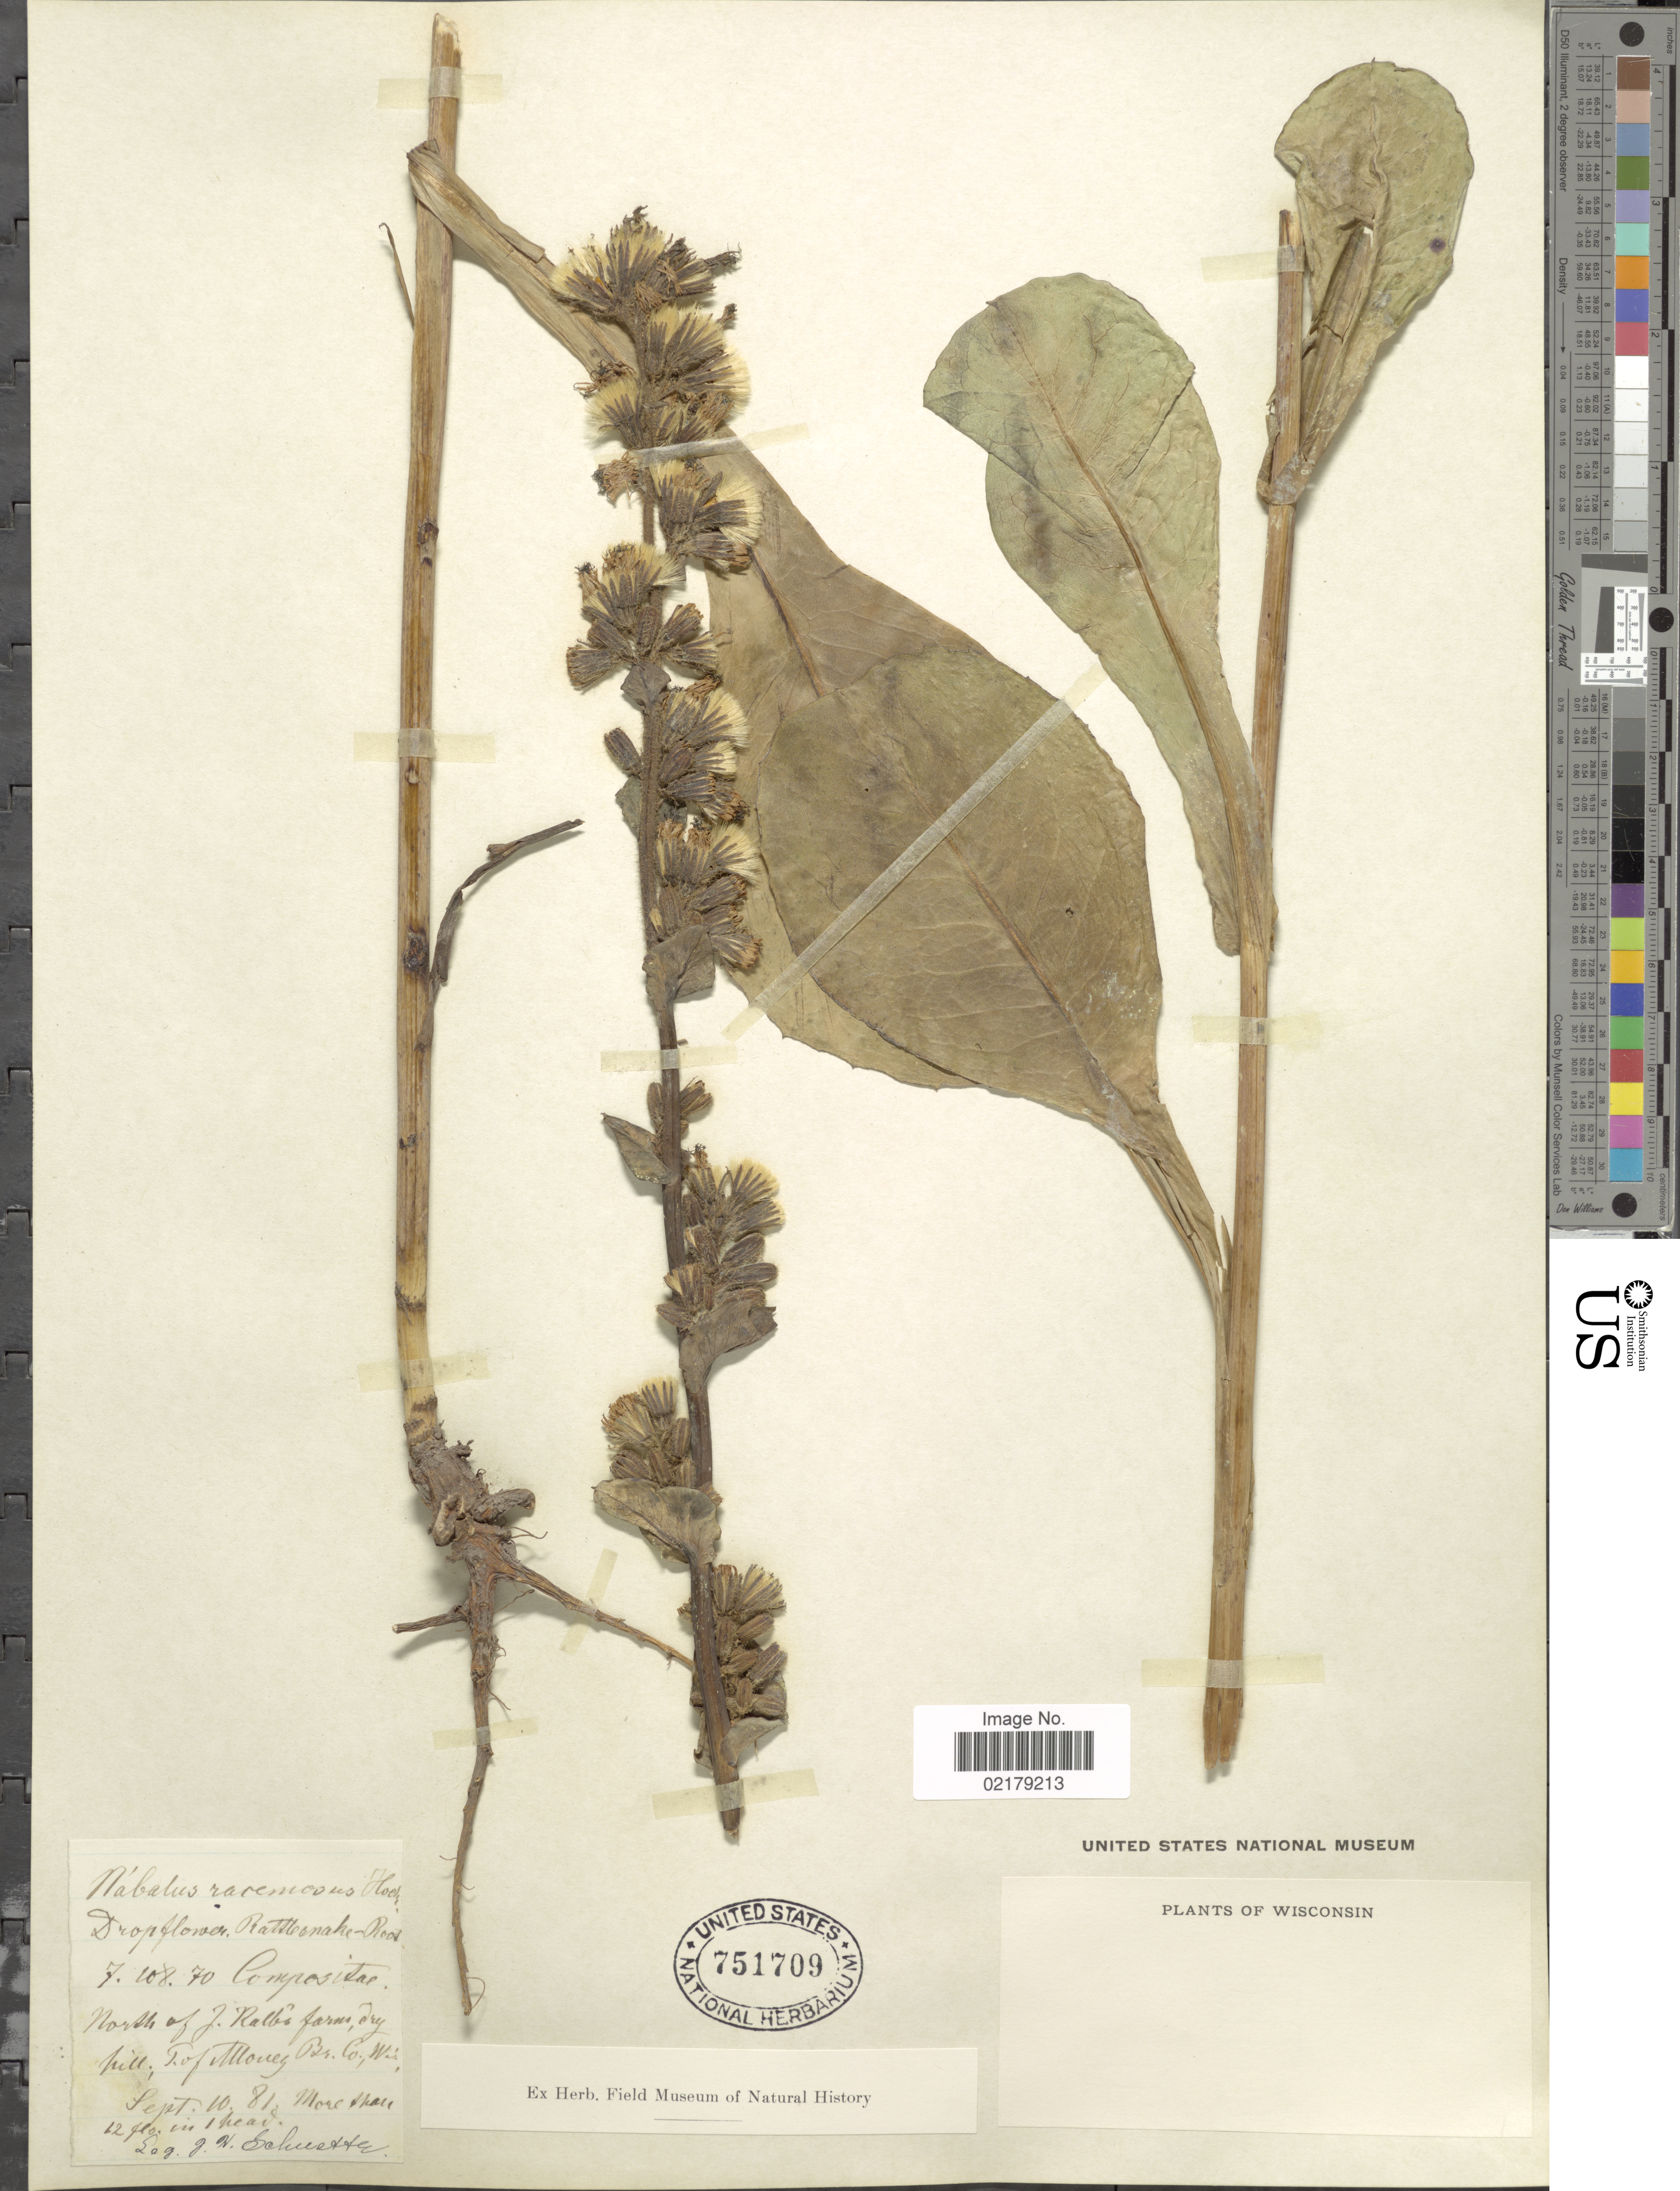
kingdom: Plantae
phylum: Tracheophyta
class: Magnoliopsida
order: Asterales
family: Asteraceae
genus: Nabalus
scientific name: Nabalus racemosus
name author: (Michx.) Hook.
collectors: J. Schutte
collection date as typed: Transcribed d/m/y: 10/9/81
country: United States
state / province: Wisconsin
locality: North of J. Kalbs farm, dry hill; T. of Allouez Br. Co.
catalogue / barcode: US 751709